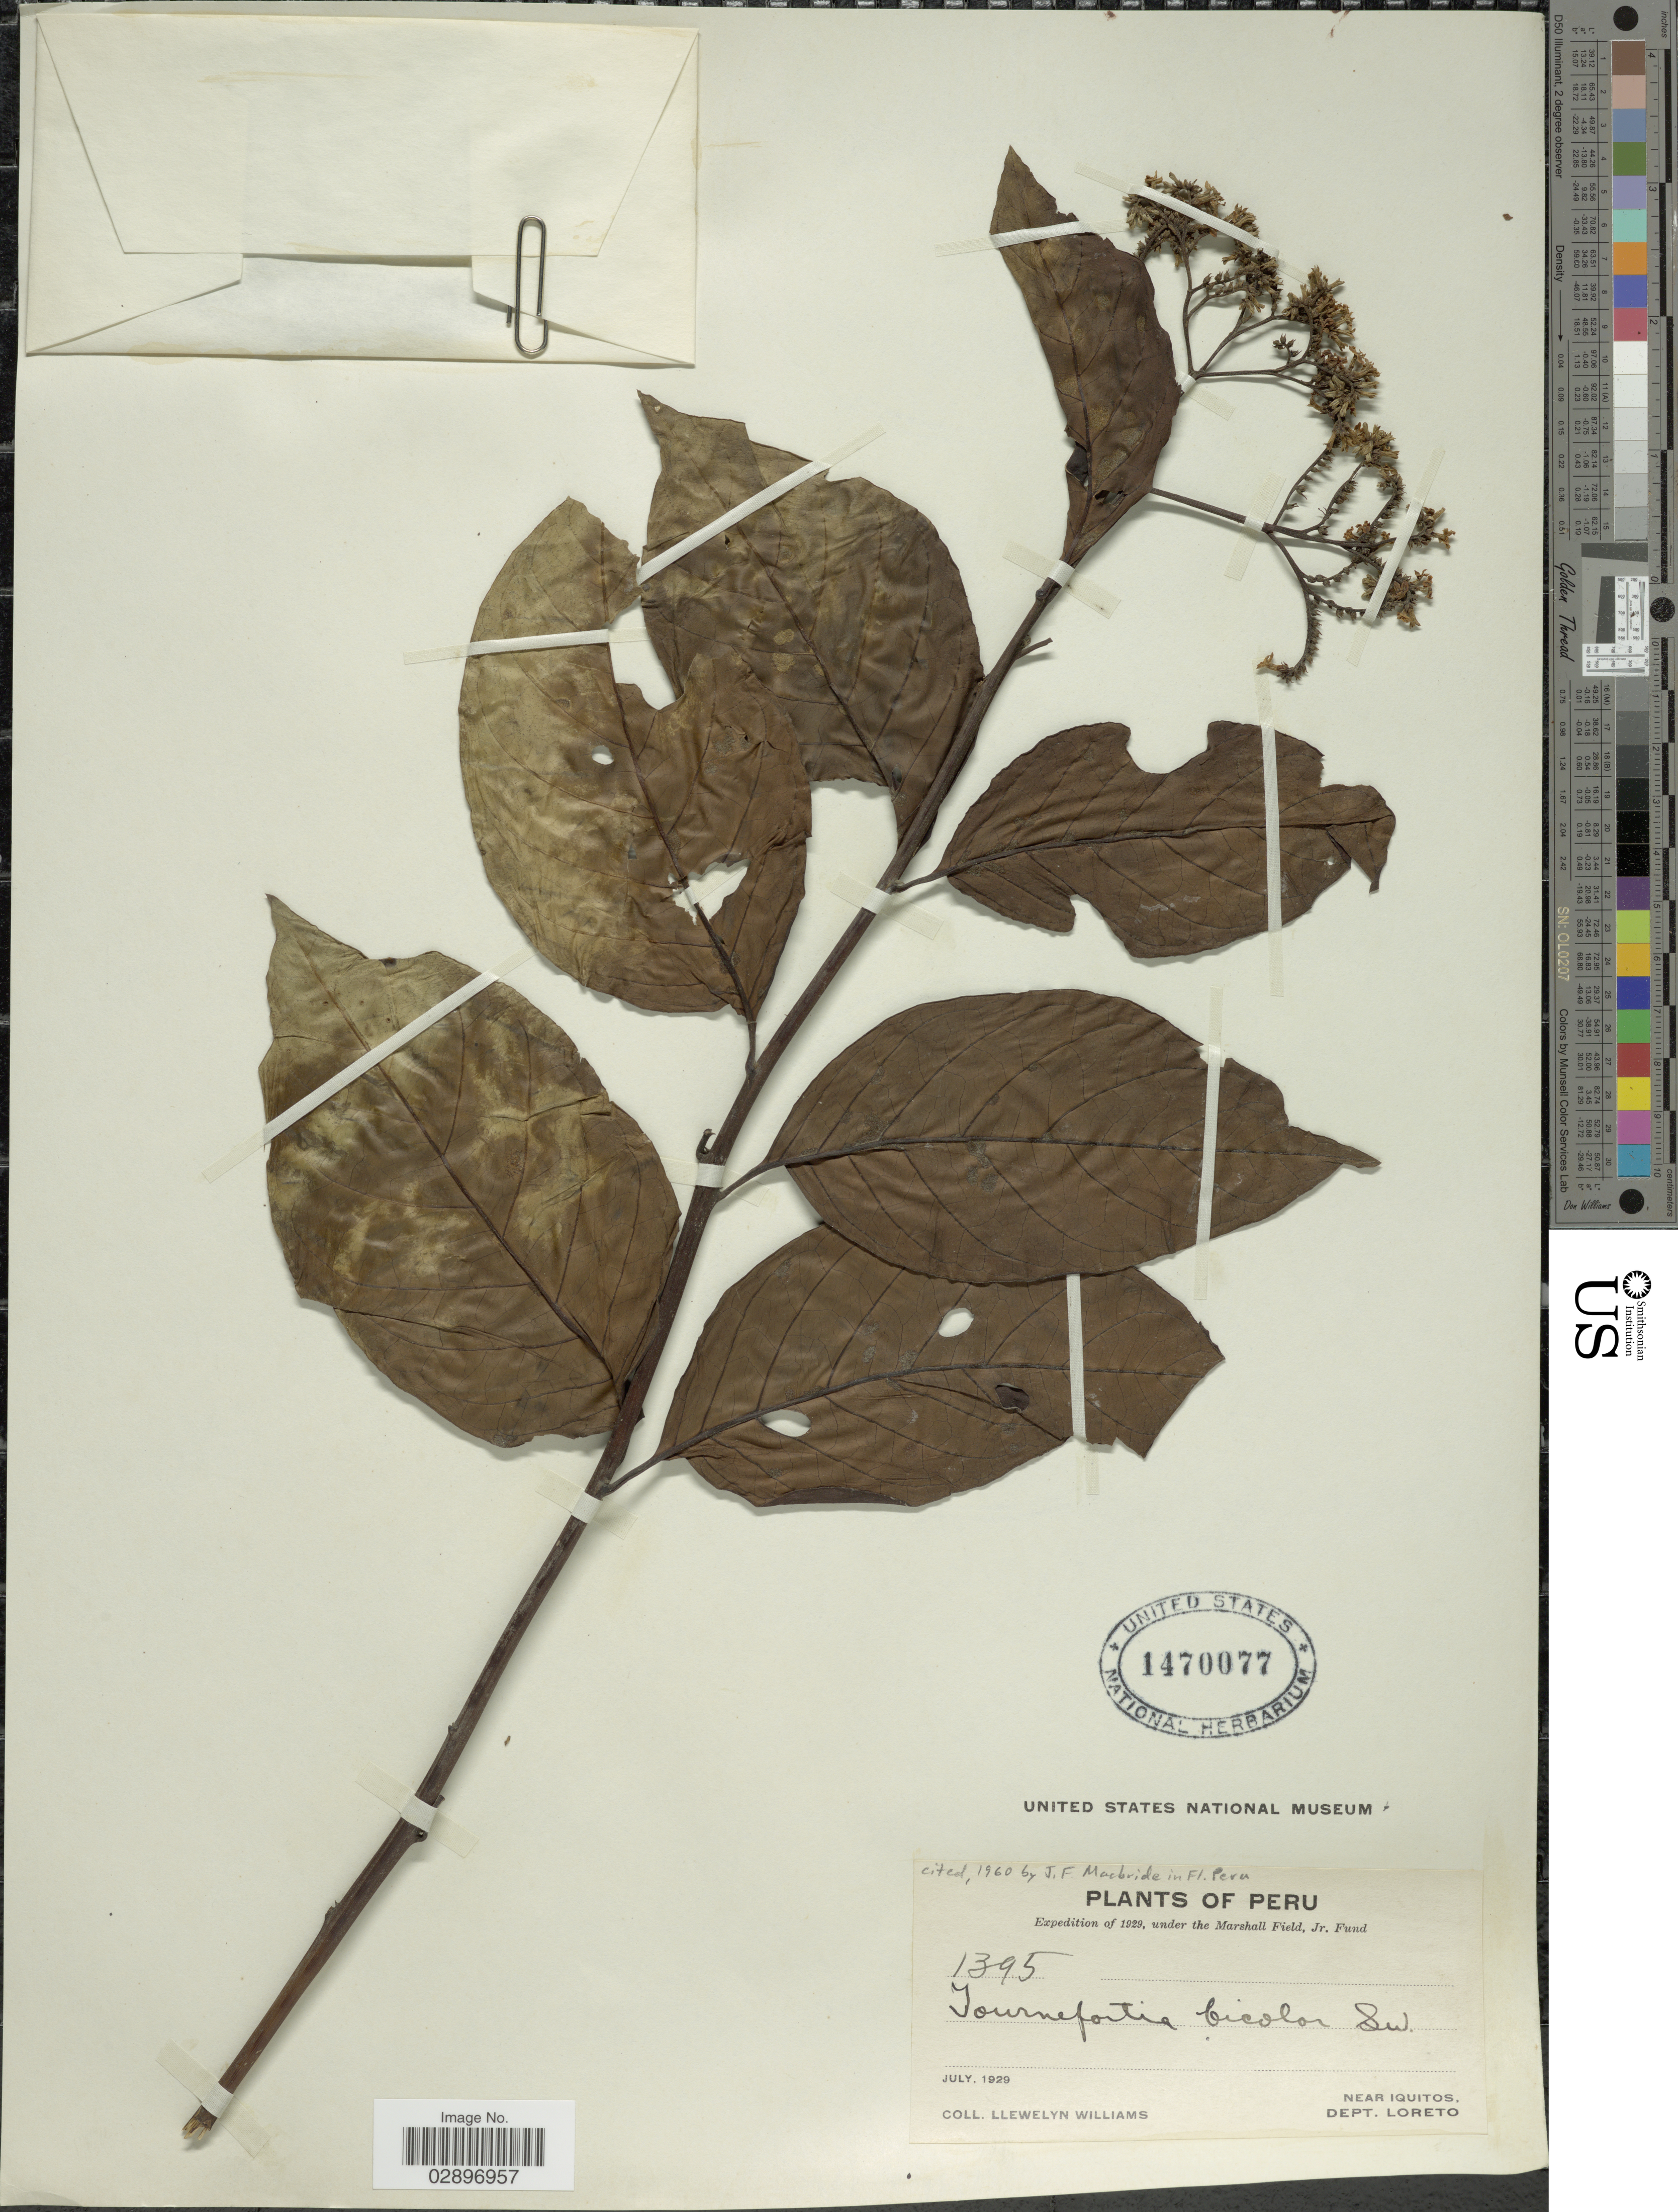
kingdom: Plantae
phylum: Tracheophyta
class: Magnoliopsida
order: Boraginales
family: Heliotropiaceae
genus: Tournefortia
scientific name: Tournefortia bicolor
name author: Sw.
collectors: Ll. Williams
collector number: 1395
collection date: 1929-07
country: Peru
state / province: Loreto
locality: Near Iquitos, Dept. Loreto.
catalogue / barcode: US 1470077